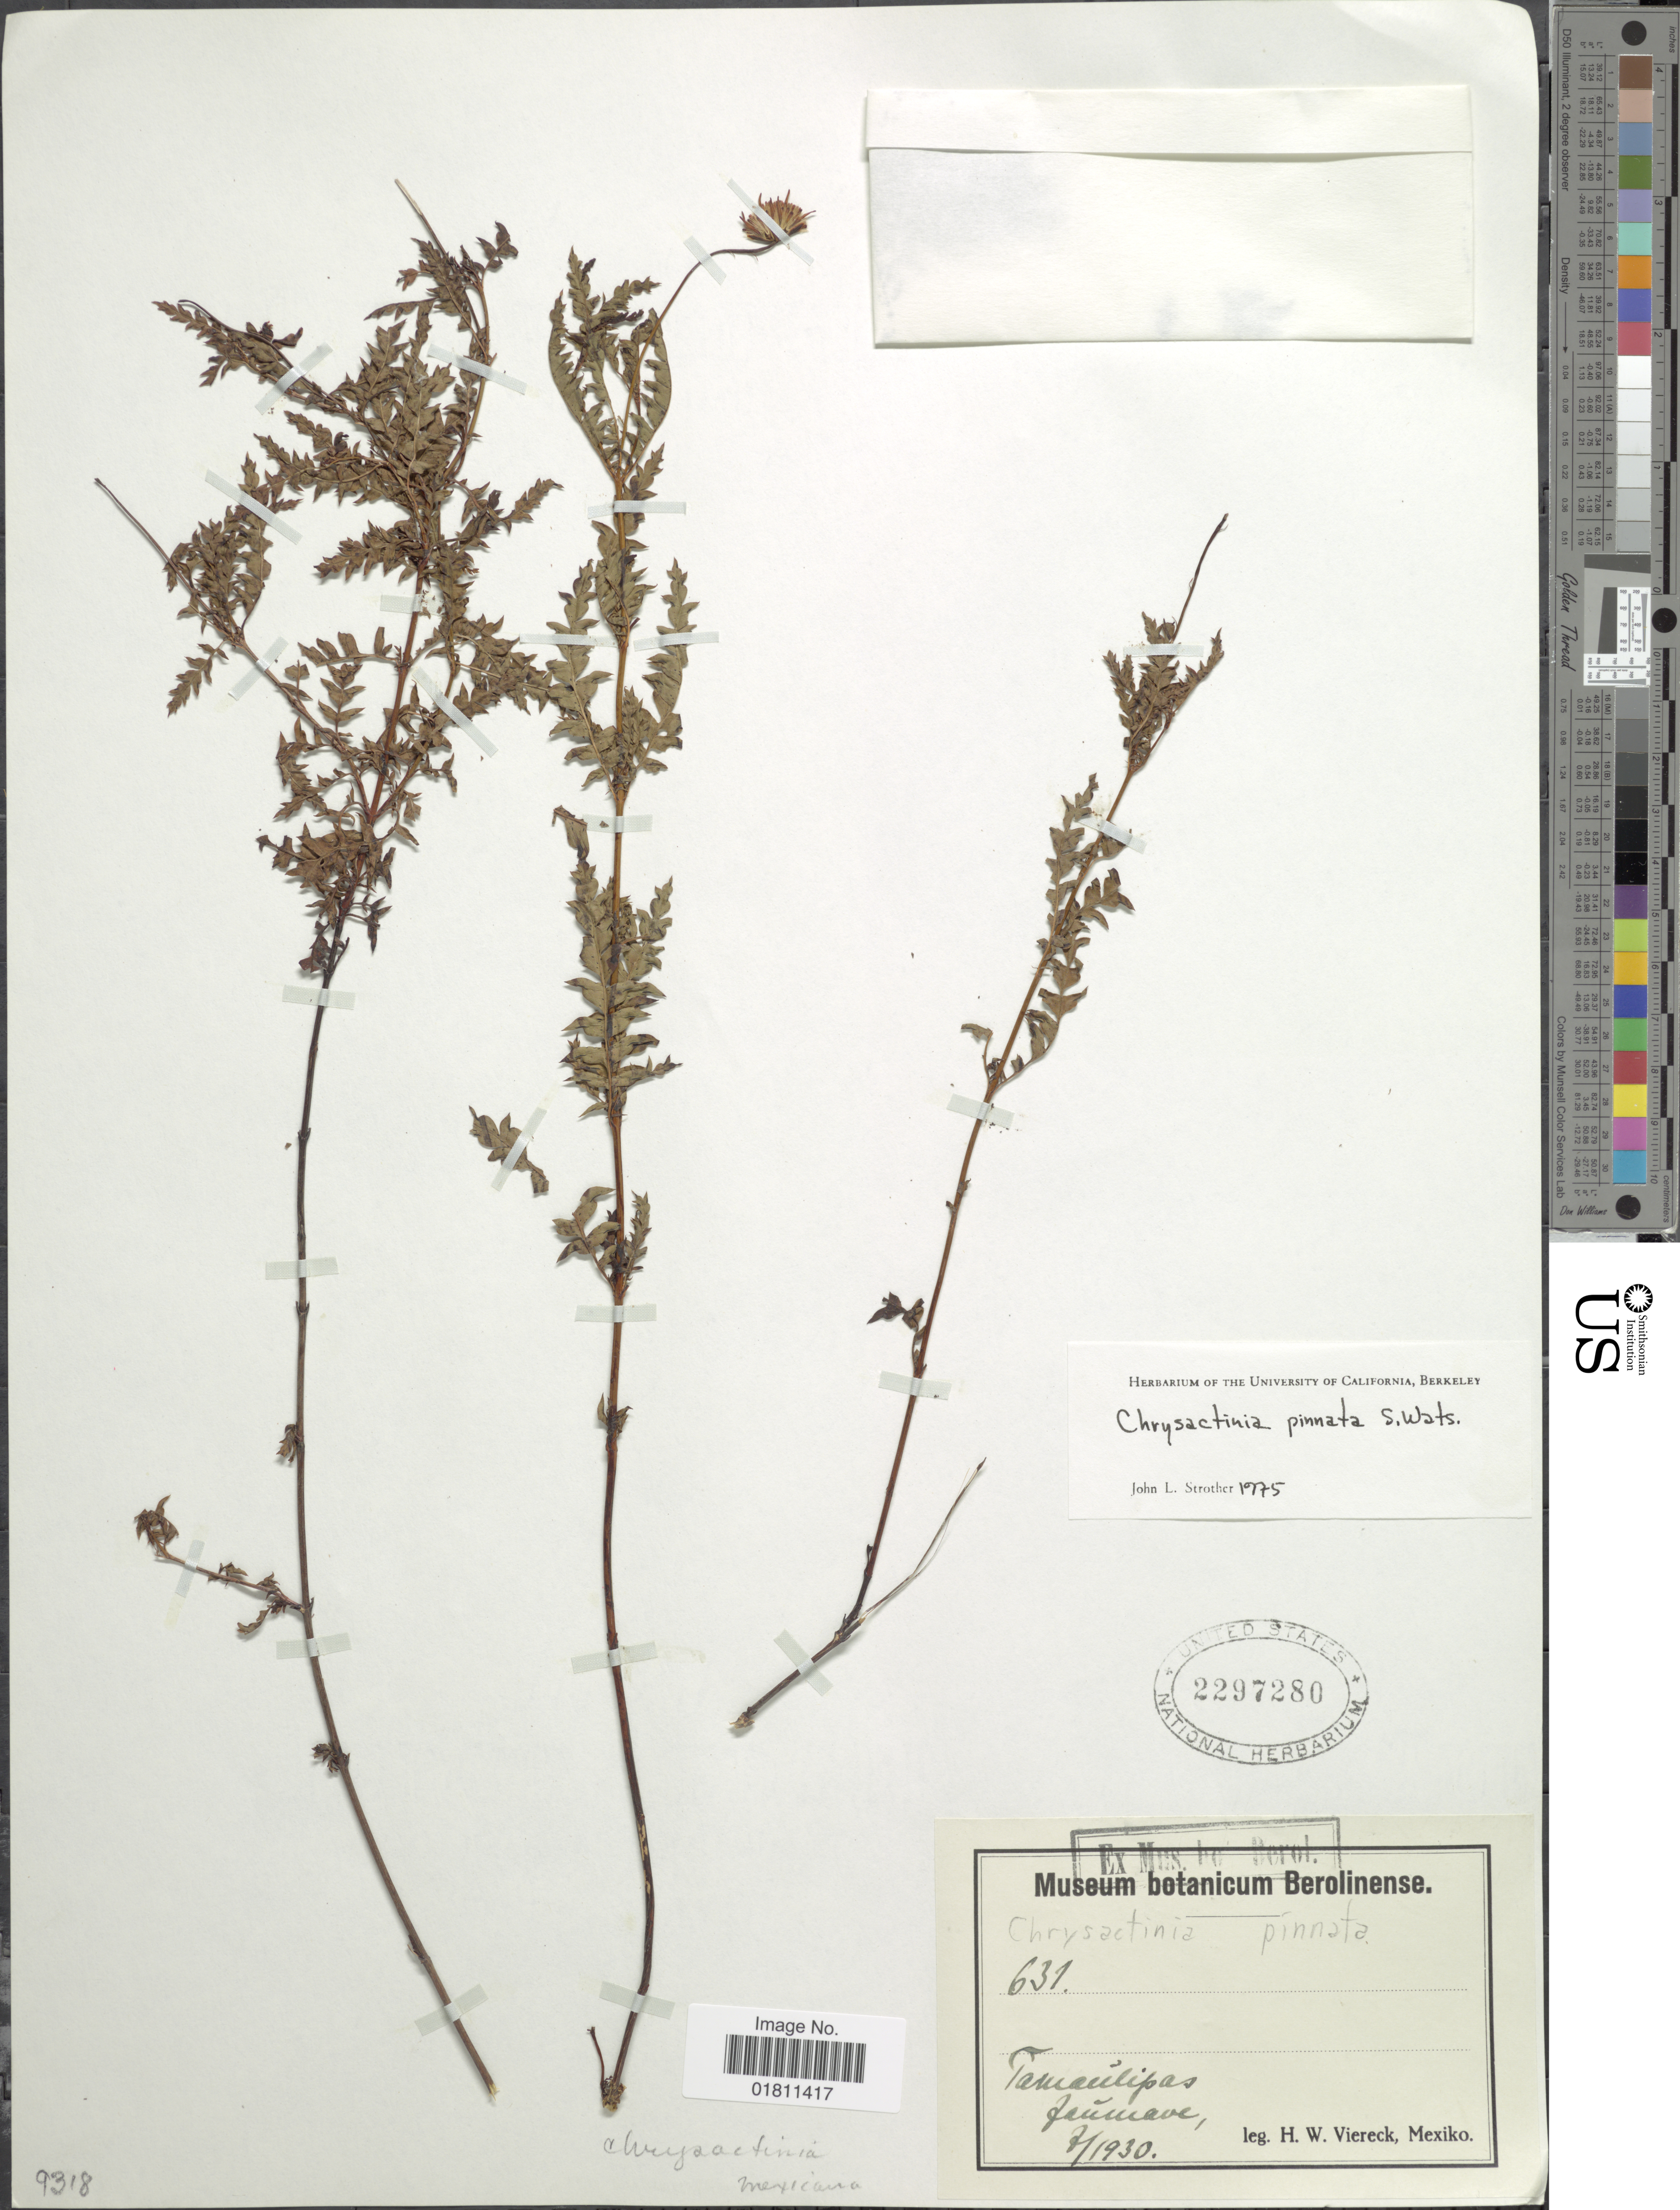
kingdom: Plantae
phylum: Tracheophyta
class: Magnoliopsida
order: Asterales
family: Asteraceae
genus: Chrysactinia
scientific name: Chrysactinia pinnata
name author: S. Watson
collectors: H. W. Viereck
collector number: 631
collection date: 1930-07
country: Mexico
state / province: Tamaulipas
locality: Tamaulipas, Jaumave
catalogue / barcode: US 2297280